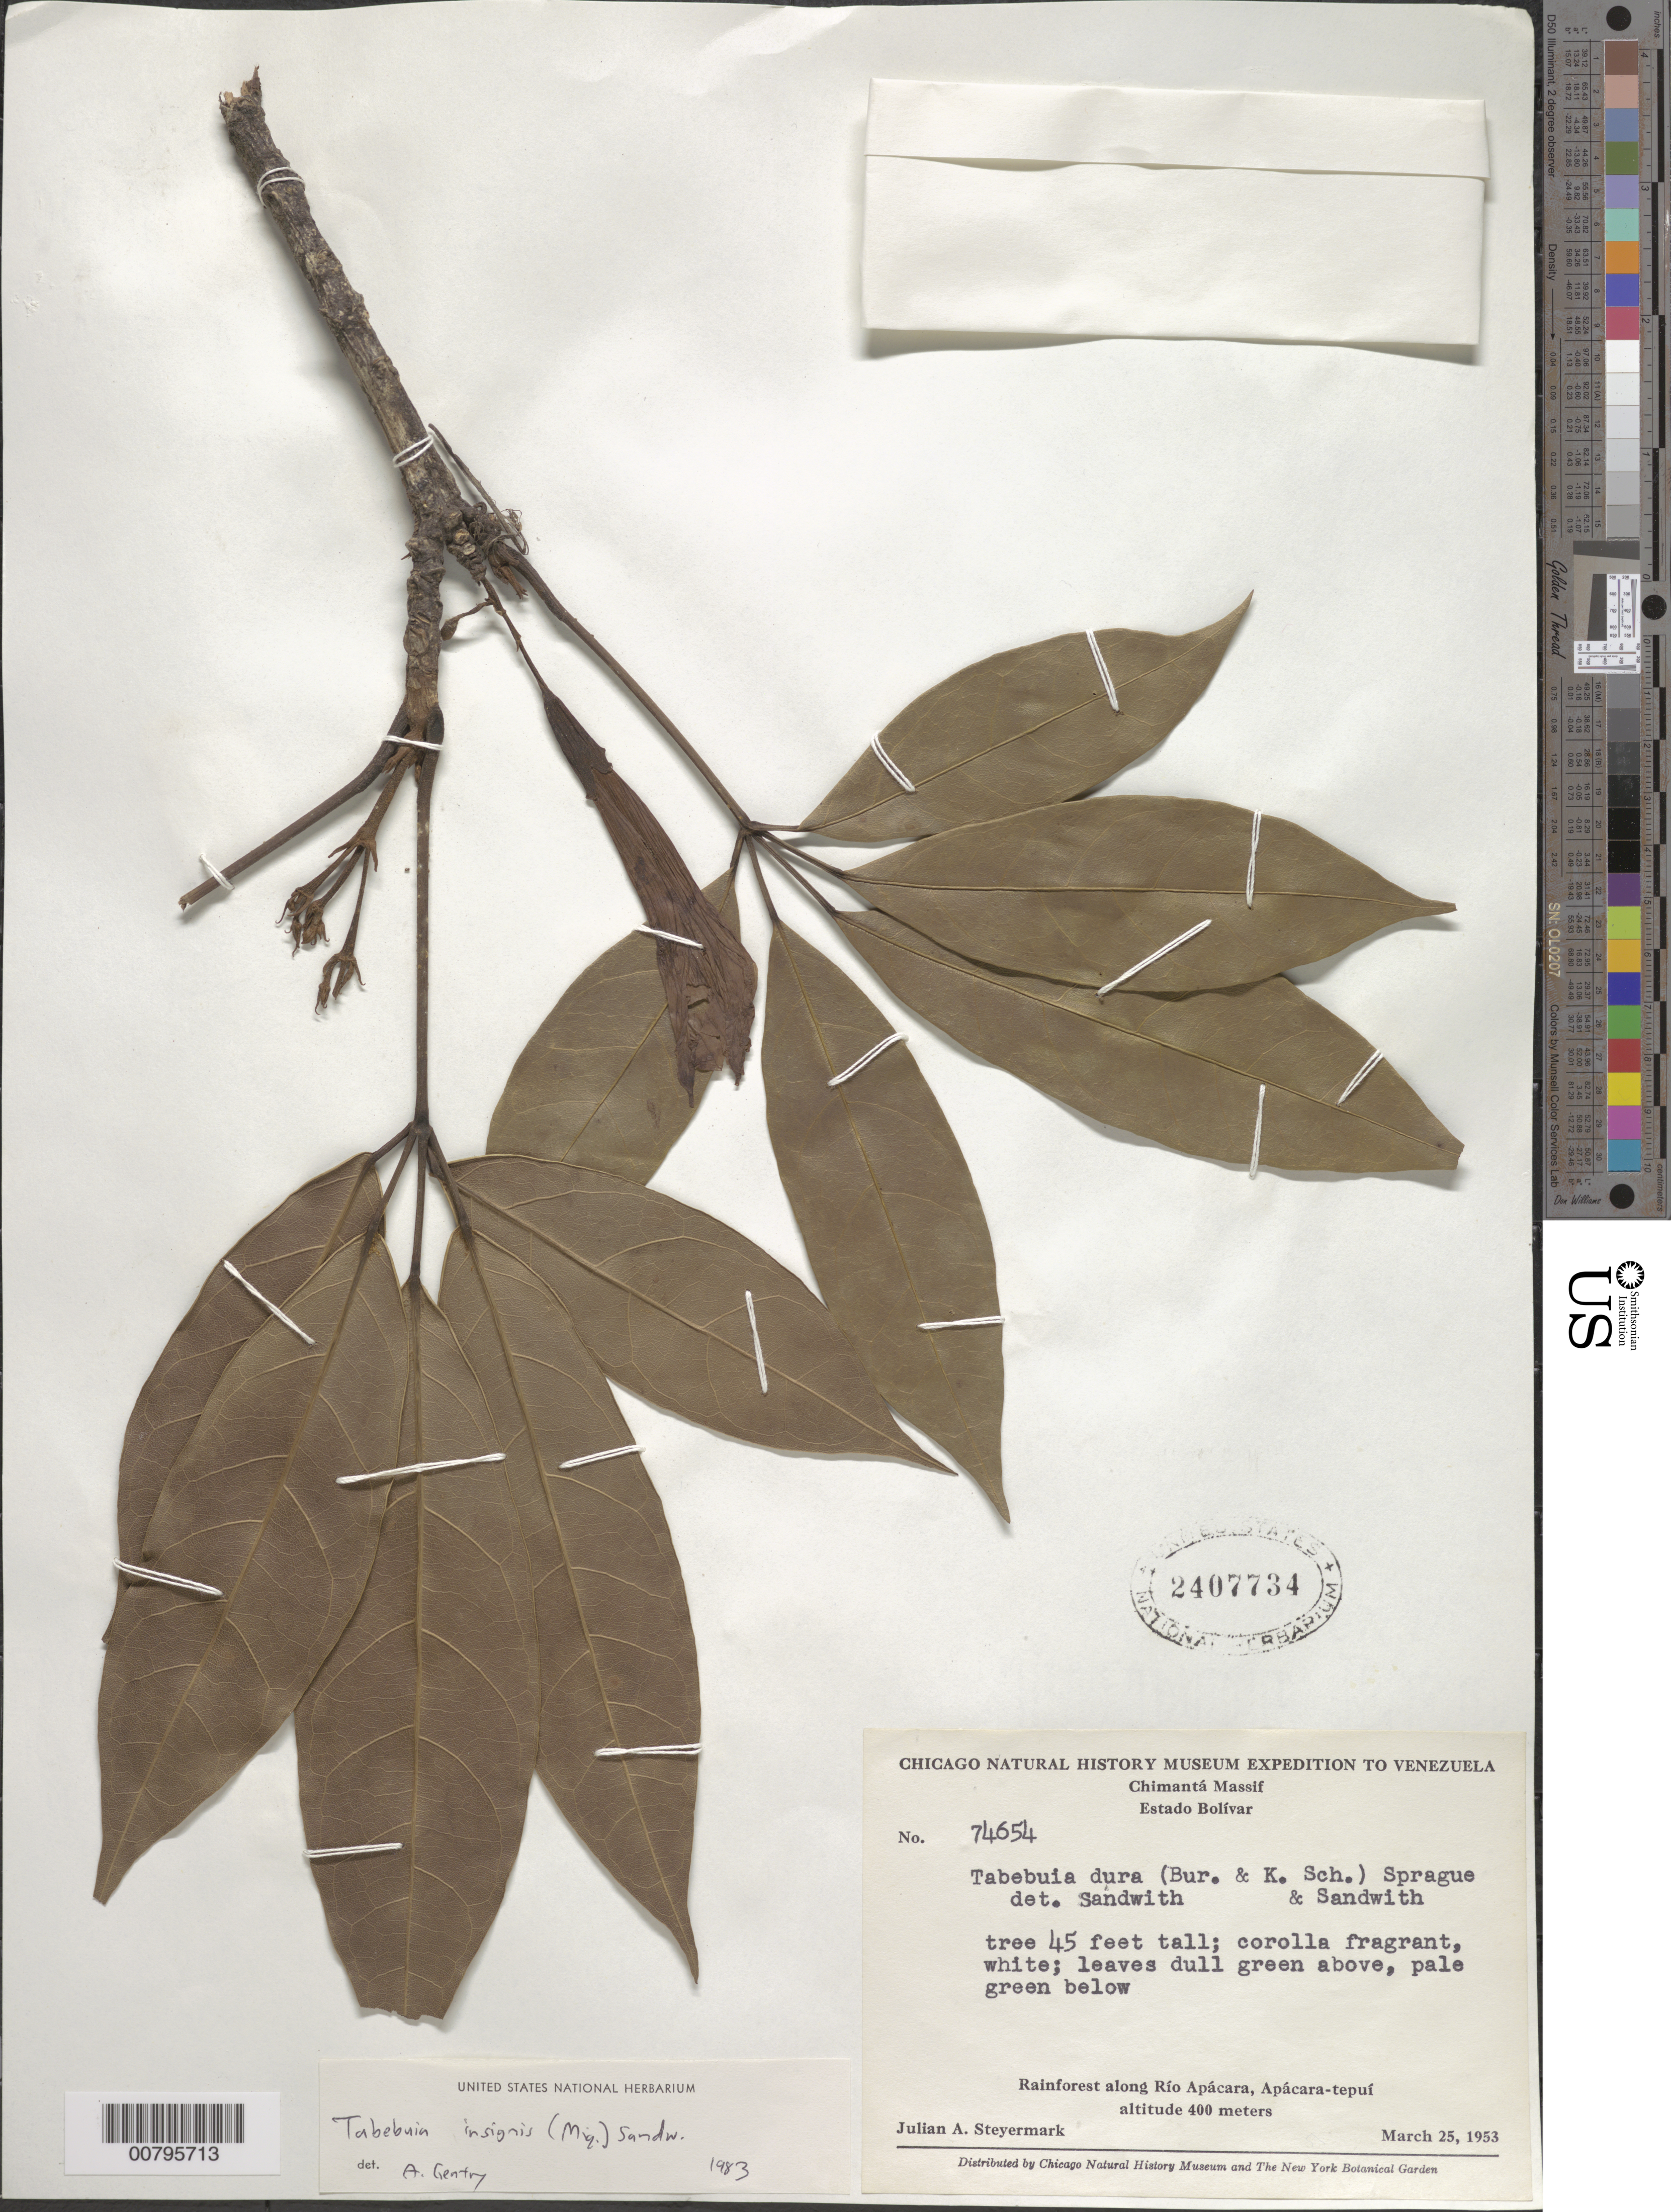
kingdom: Plantae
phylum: Tracheophyta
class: Magnoliopsida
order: Lamiales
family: Bignoniaceae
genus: Tabebuia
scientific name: Tabebuia insignis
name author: (Miq.) Sandwith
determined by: Gentry, A. H.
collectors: J. Steyermark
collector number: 74654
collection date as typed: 25-Mar-53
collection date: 1953-03-25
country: Venezuela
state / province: Bolívar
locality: Río Apácara, Apácara-tepuí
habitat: Rainforest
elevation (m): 400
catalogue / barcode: US 2407734